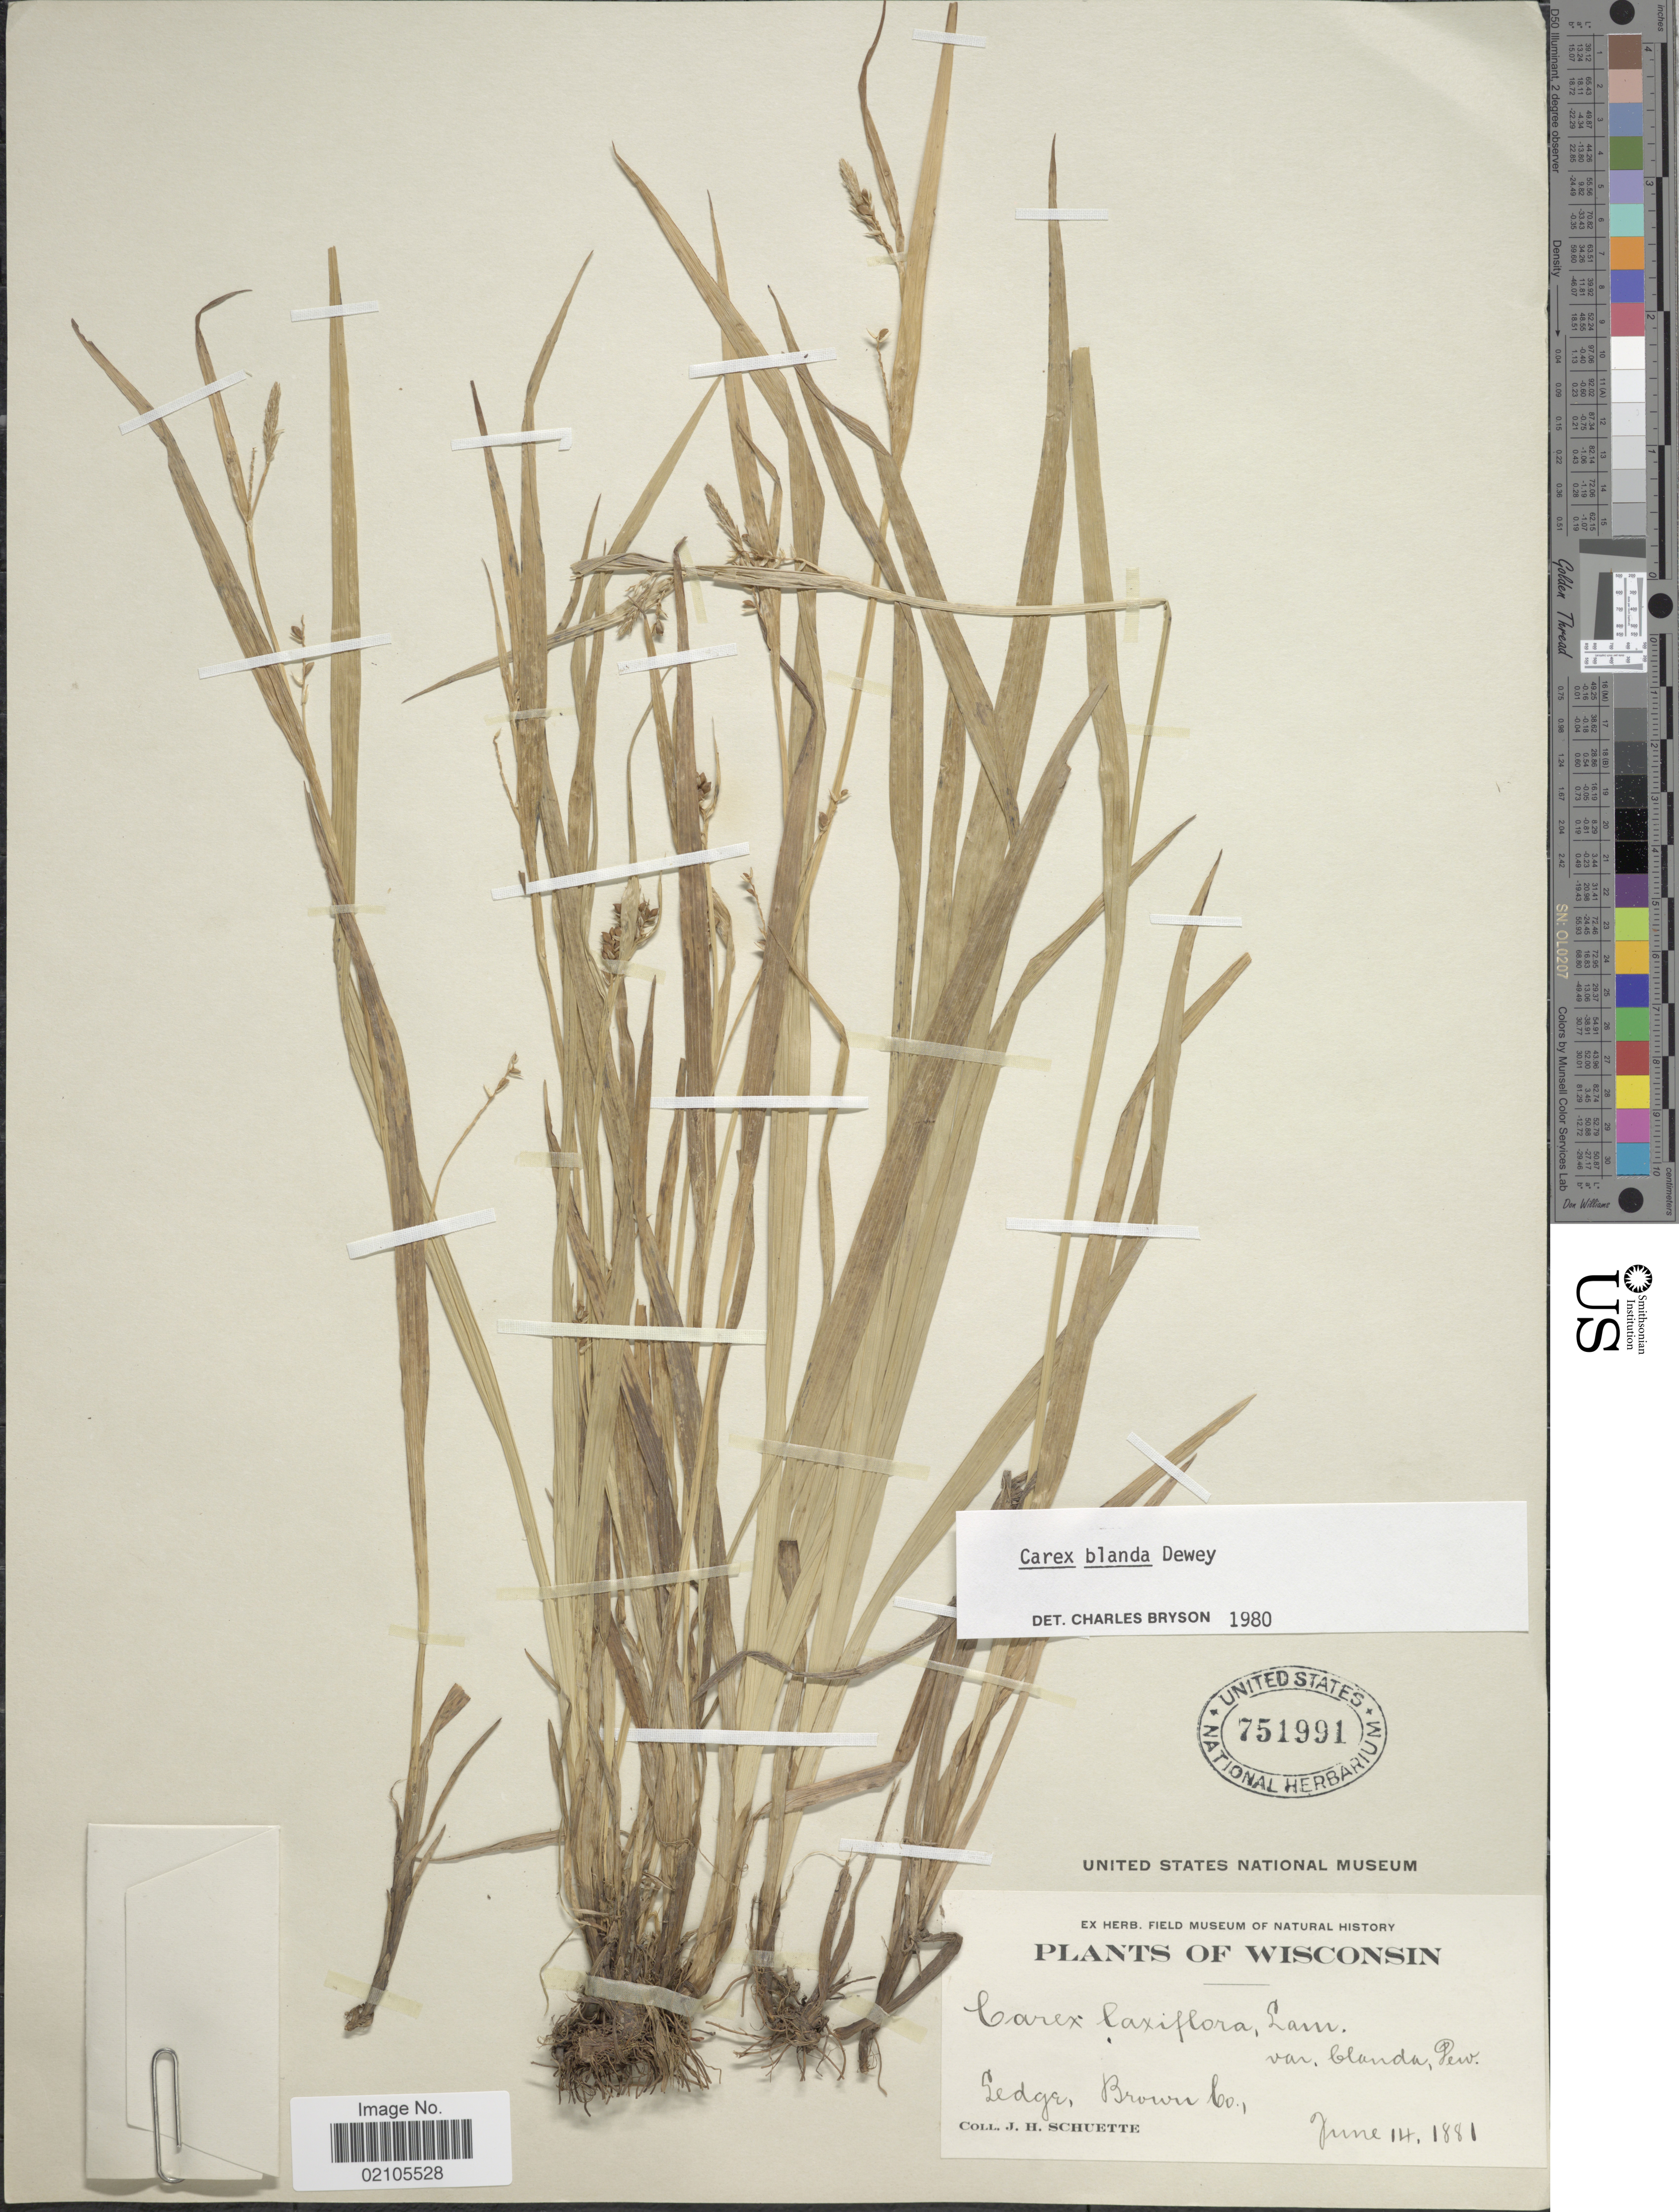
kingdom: Plantae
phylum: Tracheophyta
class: Liliopsida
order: Poales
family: Cyperaceae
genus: Carex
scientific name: Carex blanda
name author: Dewey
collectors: J. H. Schuette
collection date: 1881-06-14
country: United States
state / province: Wisconsin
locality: Sedge, Brown Co.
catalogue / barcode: US 751991